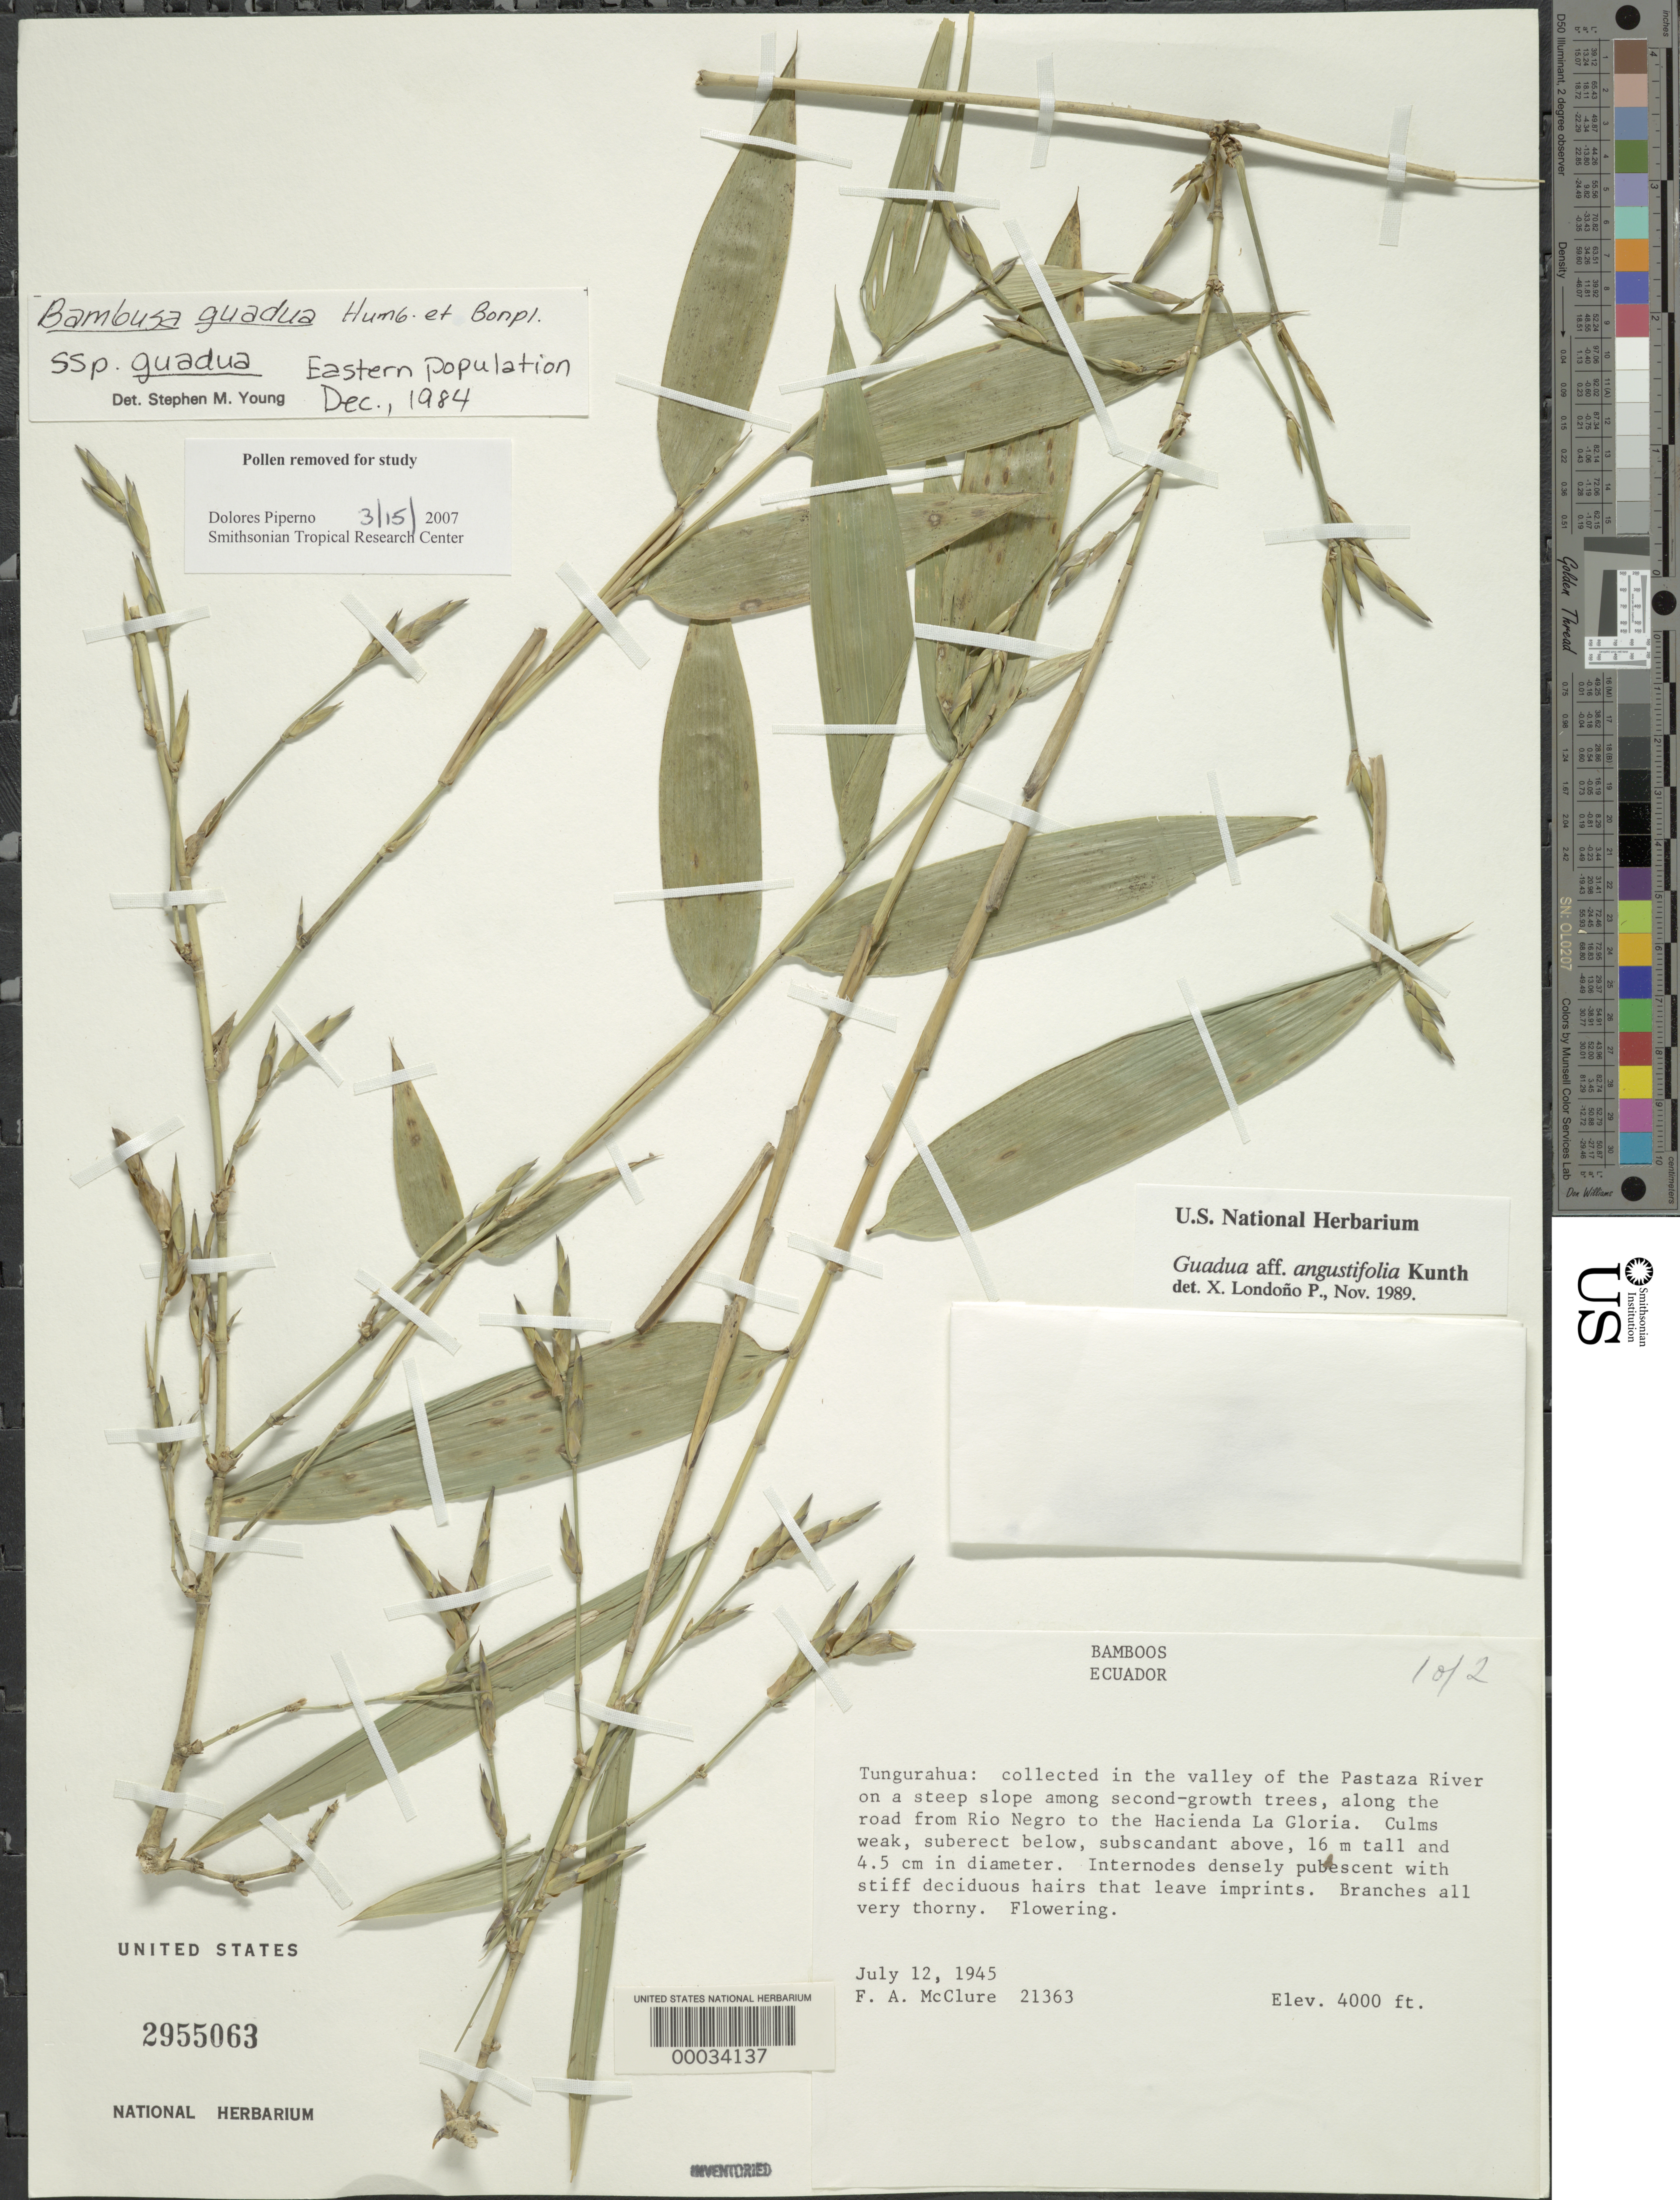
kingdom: Plantae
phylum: Tracheophyta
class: Liliopsida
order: Poales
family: Poaceae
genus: Guadua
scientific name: Guadua uncinata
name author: Londoño & L.G. Clark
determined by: McMurchie, Elizabeth, (UNITED STATES)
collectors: F. A. McClure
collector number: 21363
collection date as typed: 12 Jul 1945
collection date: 1945-07-12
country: Ecuador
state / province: Tungurahua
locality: Valley of the pastaza River along the road from Rio Negro to Hacienda la gloria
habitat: Steep slope among second growth trees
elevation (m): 1220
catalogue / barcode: US 2955063